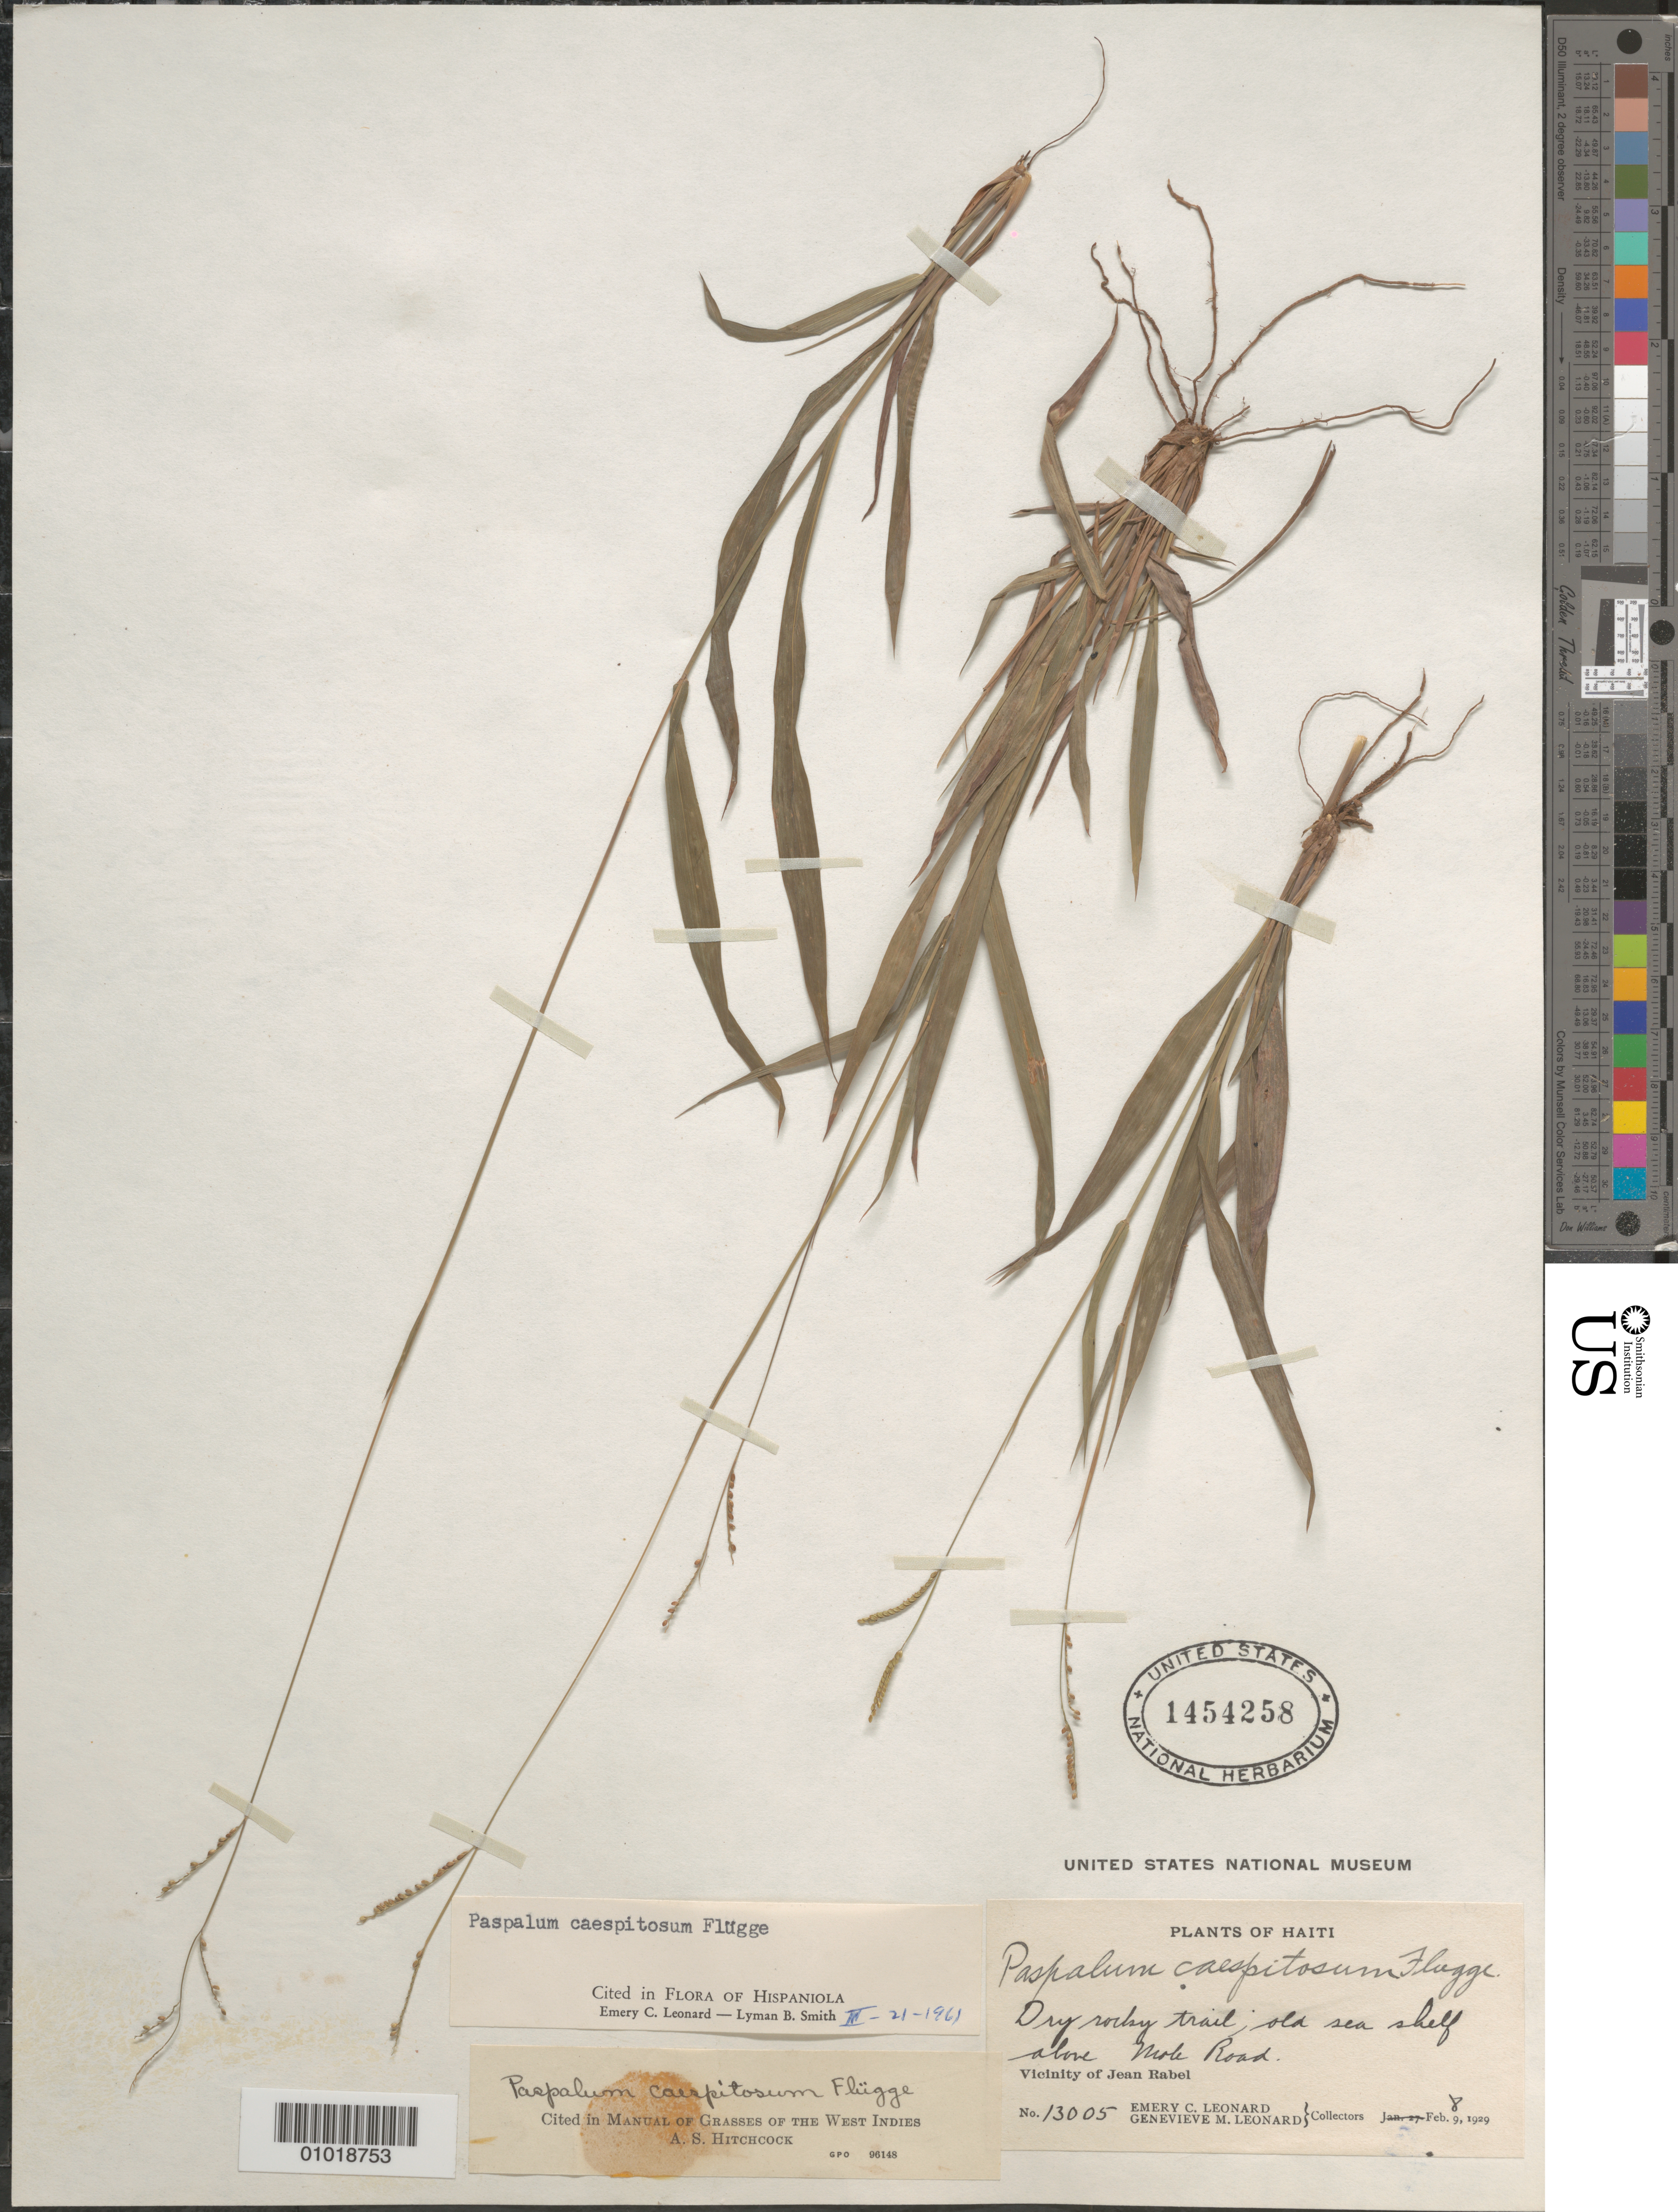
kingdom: Plantae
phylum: Tracheophyta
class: Liliopsida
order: Poales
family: Poaceae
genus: Paspalum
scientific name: Paspalum caespitosum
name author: Flüggé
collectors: E. C. Leonard & G. M. Leonard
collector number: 13005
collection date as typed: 08 Feb 1929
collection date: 1929-02-08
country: Haiti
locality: Vic. of Jean Rabel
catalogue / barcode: US 1454258